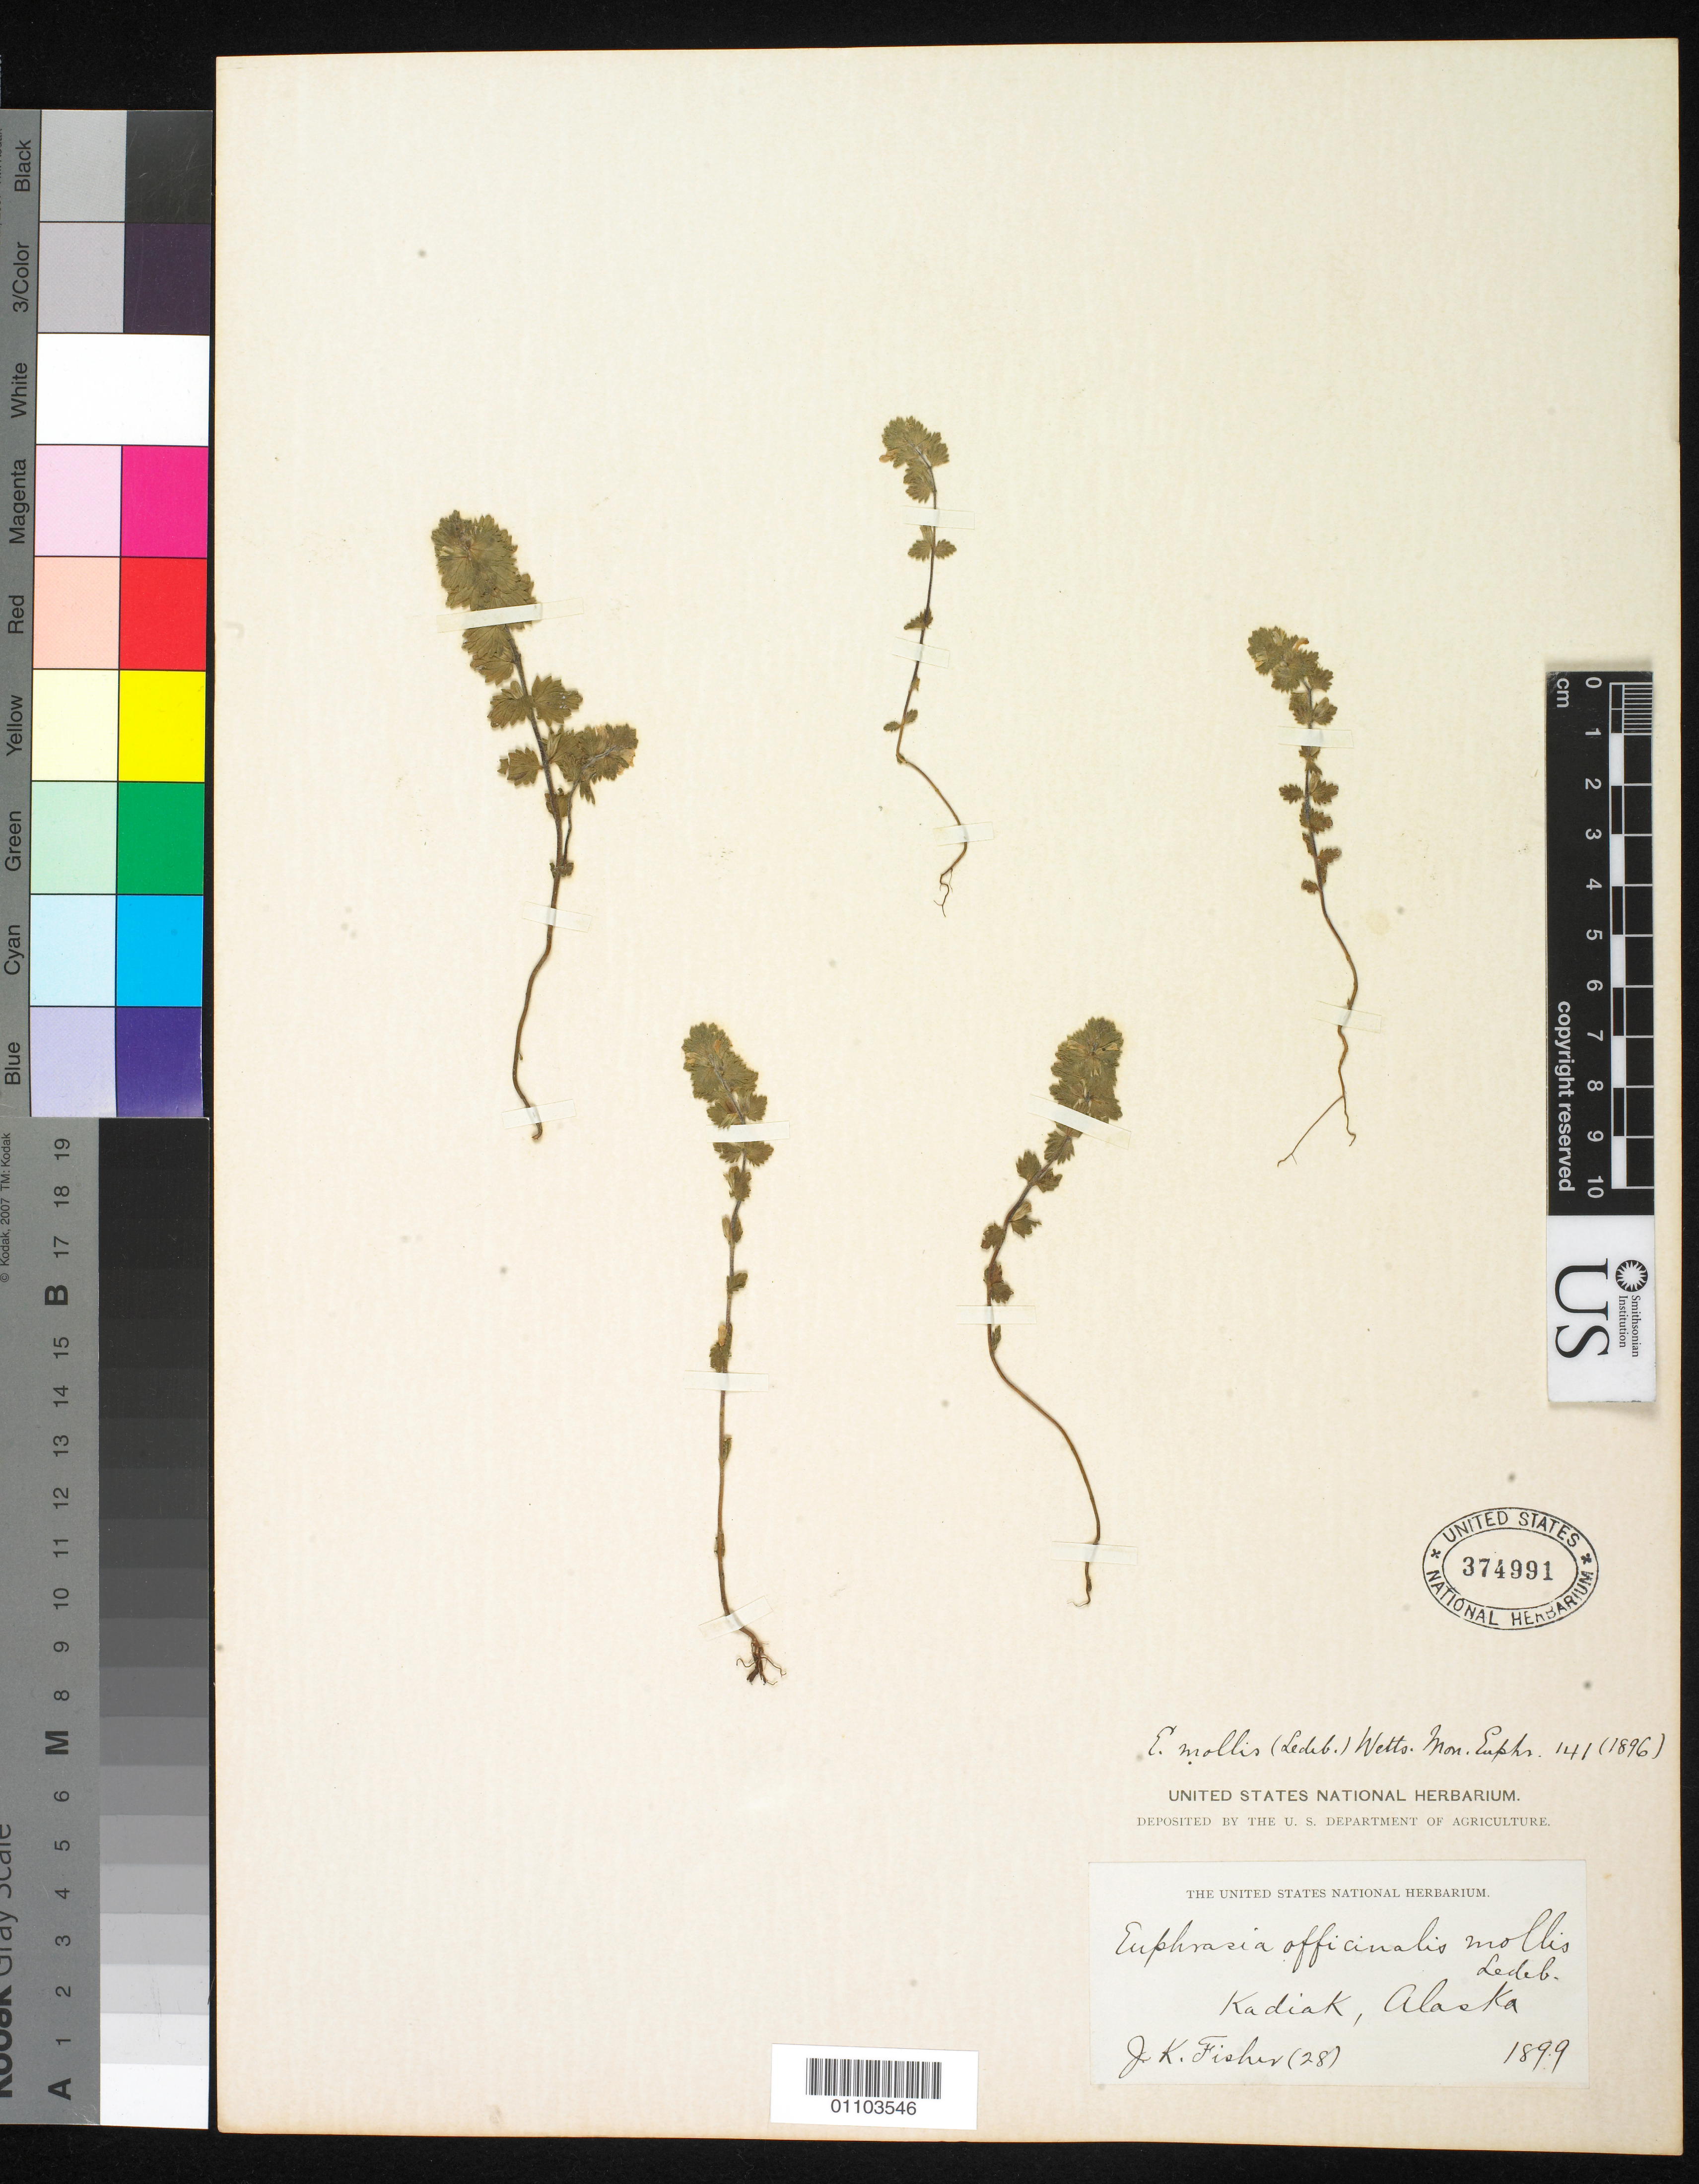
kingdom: Plantae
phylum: Tracheophyta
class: Magnoliopsida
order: Lamiales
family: Orobanchaceae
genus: Euphrasia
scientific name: Euphrasia mollis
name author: (Ledeb.) Wettst.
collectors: W. J. Fisher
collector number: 28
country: United States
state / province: Alaska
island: Kodiak I.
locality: Kodiak (Kadiak, Kadyak)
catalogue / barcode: US 374991